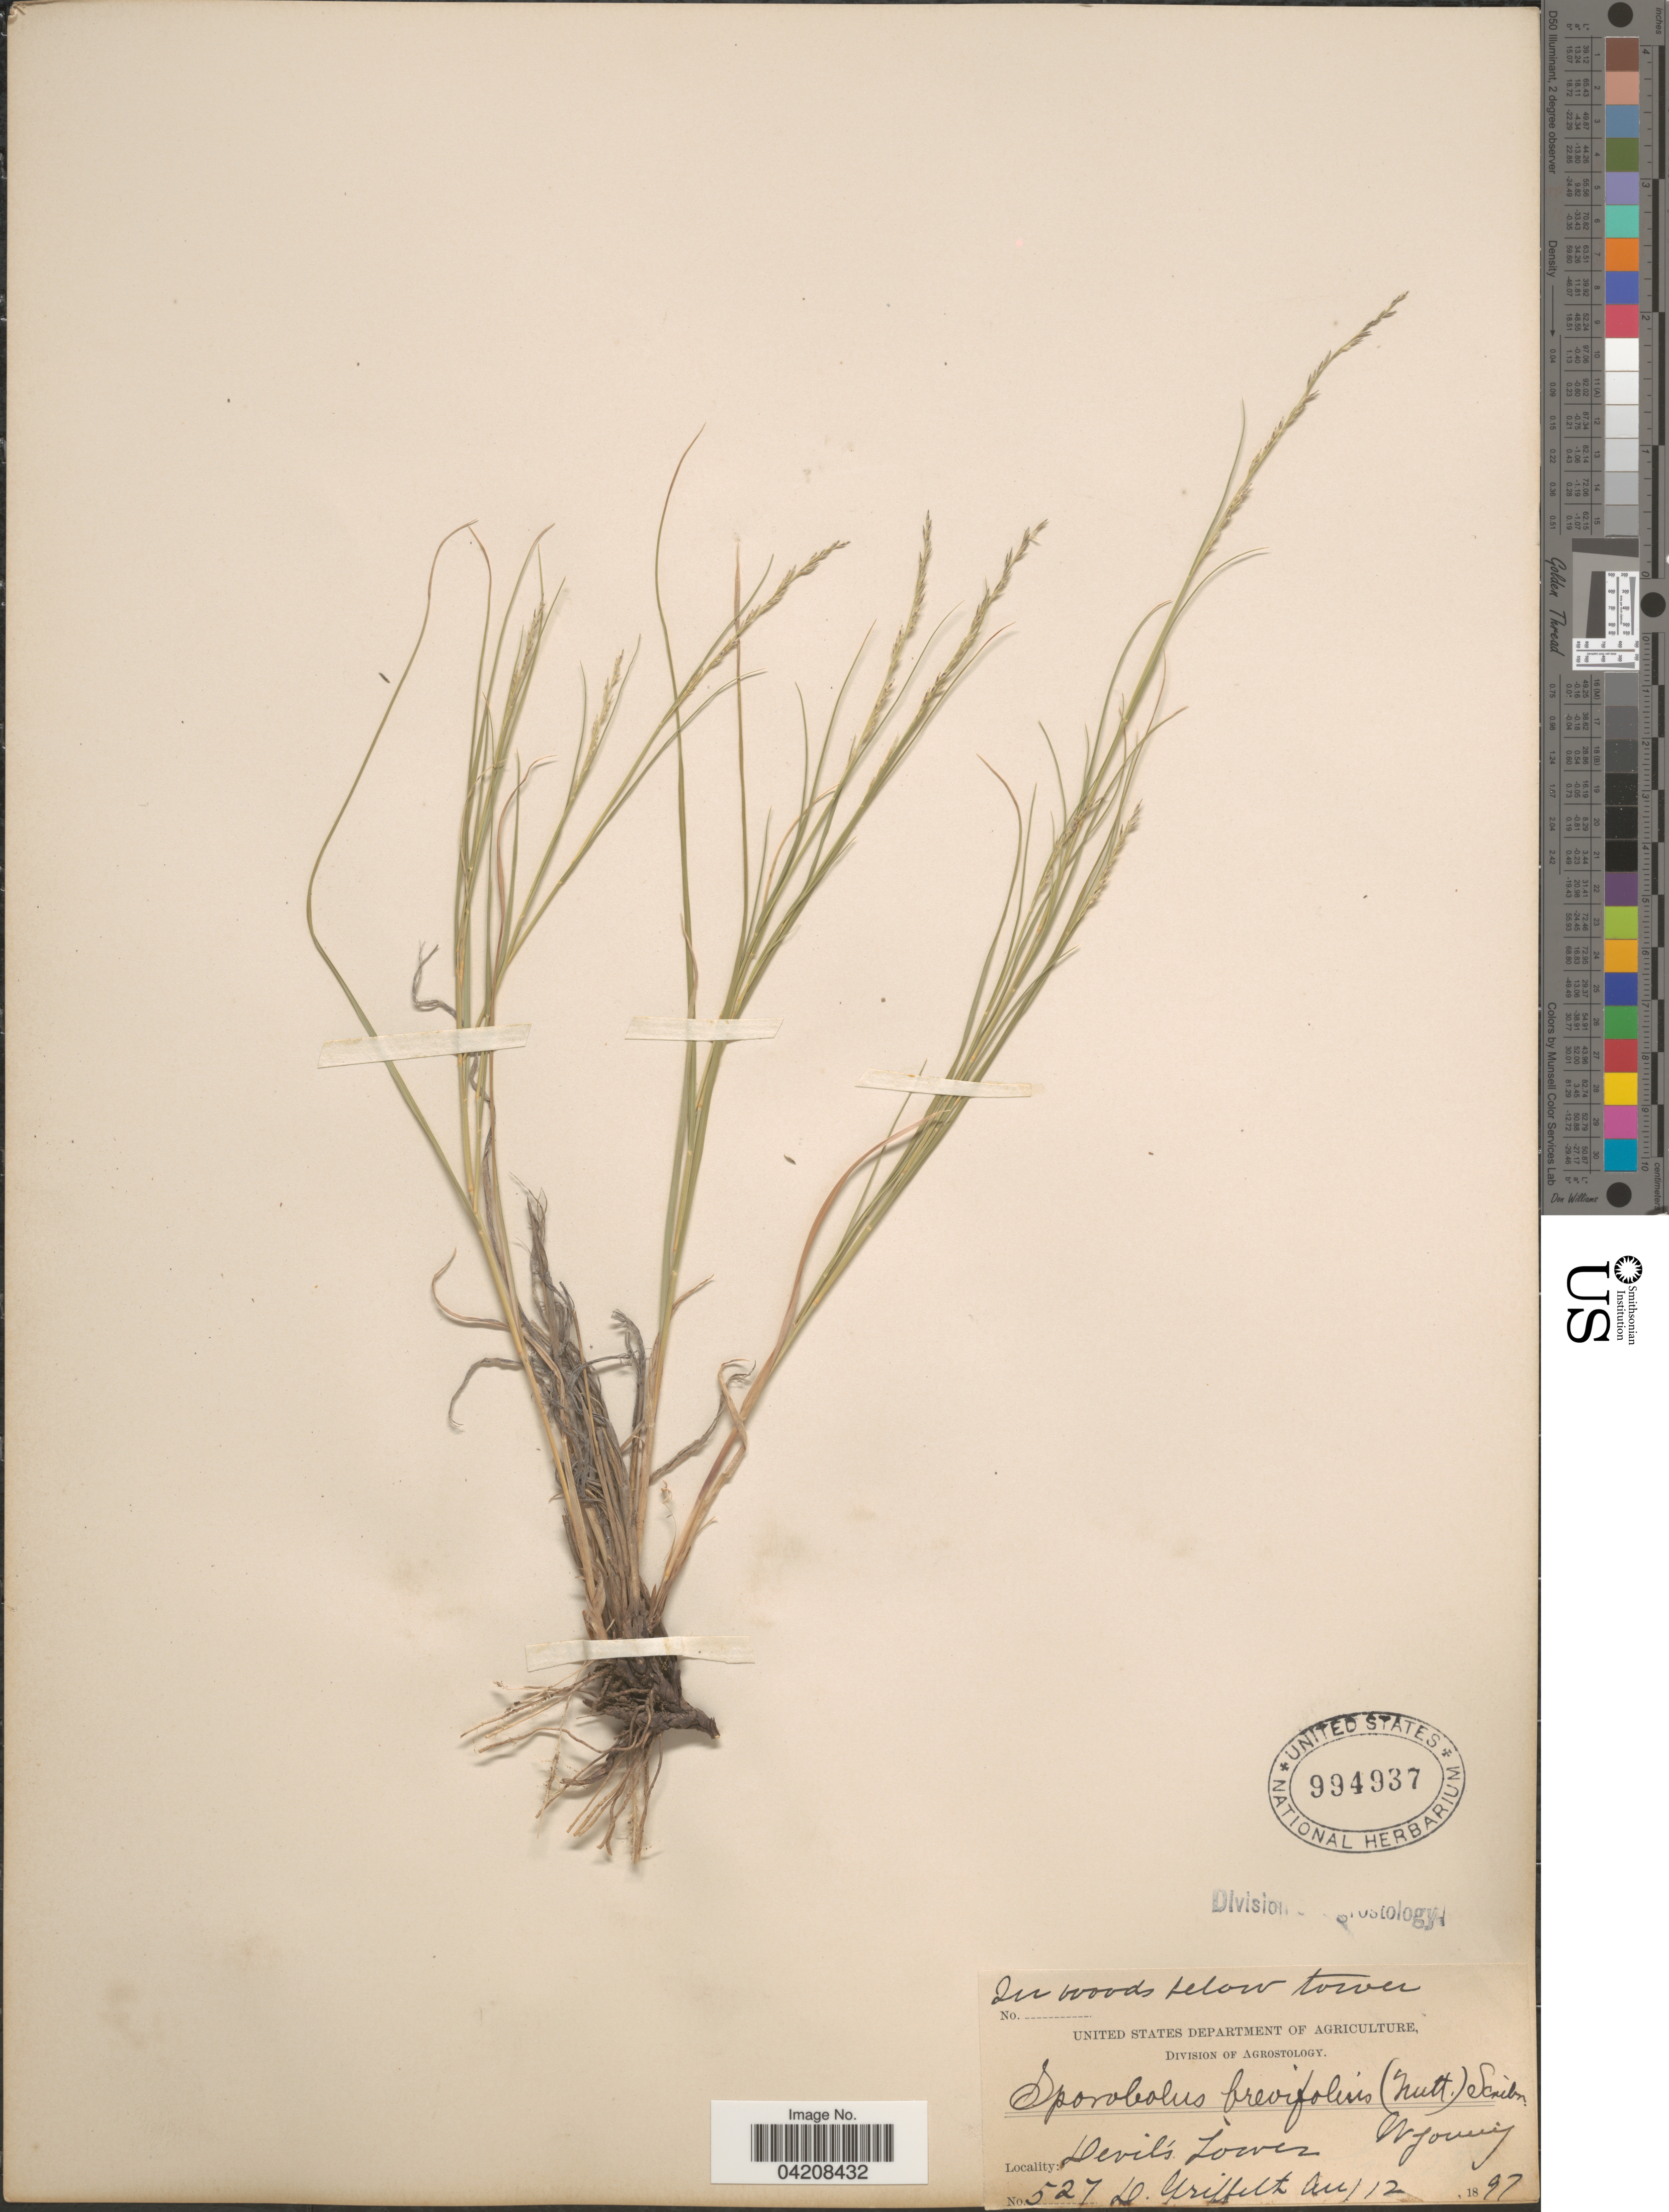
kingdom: Plantae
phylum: Tracheophyta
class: Liliopsida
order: Poales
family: Poaceae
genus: Muhlenbergia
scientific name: Muhlenbergia cuspidata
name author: (Torr. ex Hook.) Rydb.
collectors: D. Griffiths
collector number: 527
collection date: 1897-08-12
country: United States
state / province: Wyoming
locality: Devil's Tower.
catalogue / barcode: US 994937